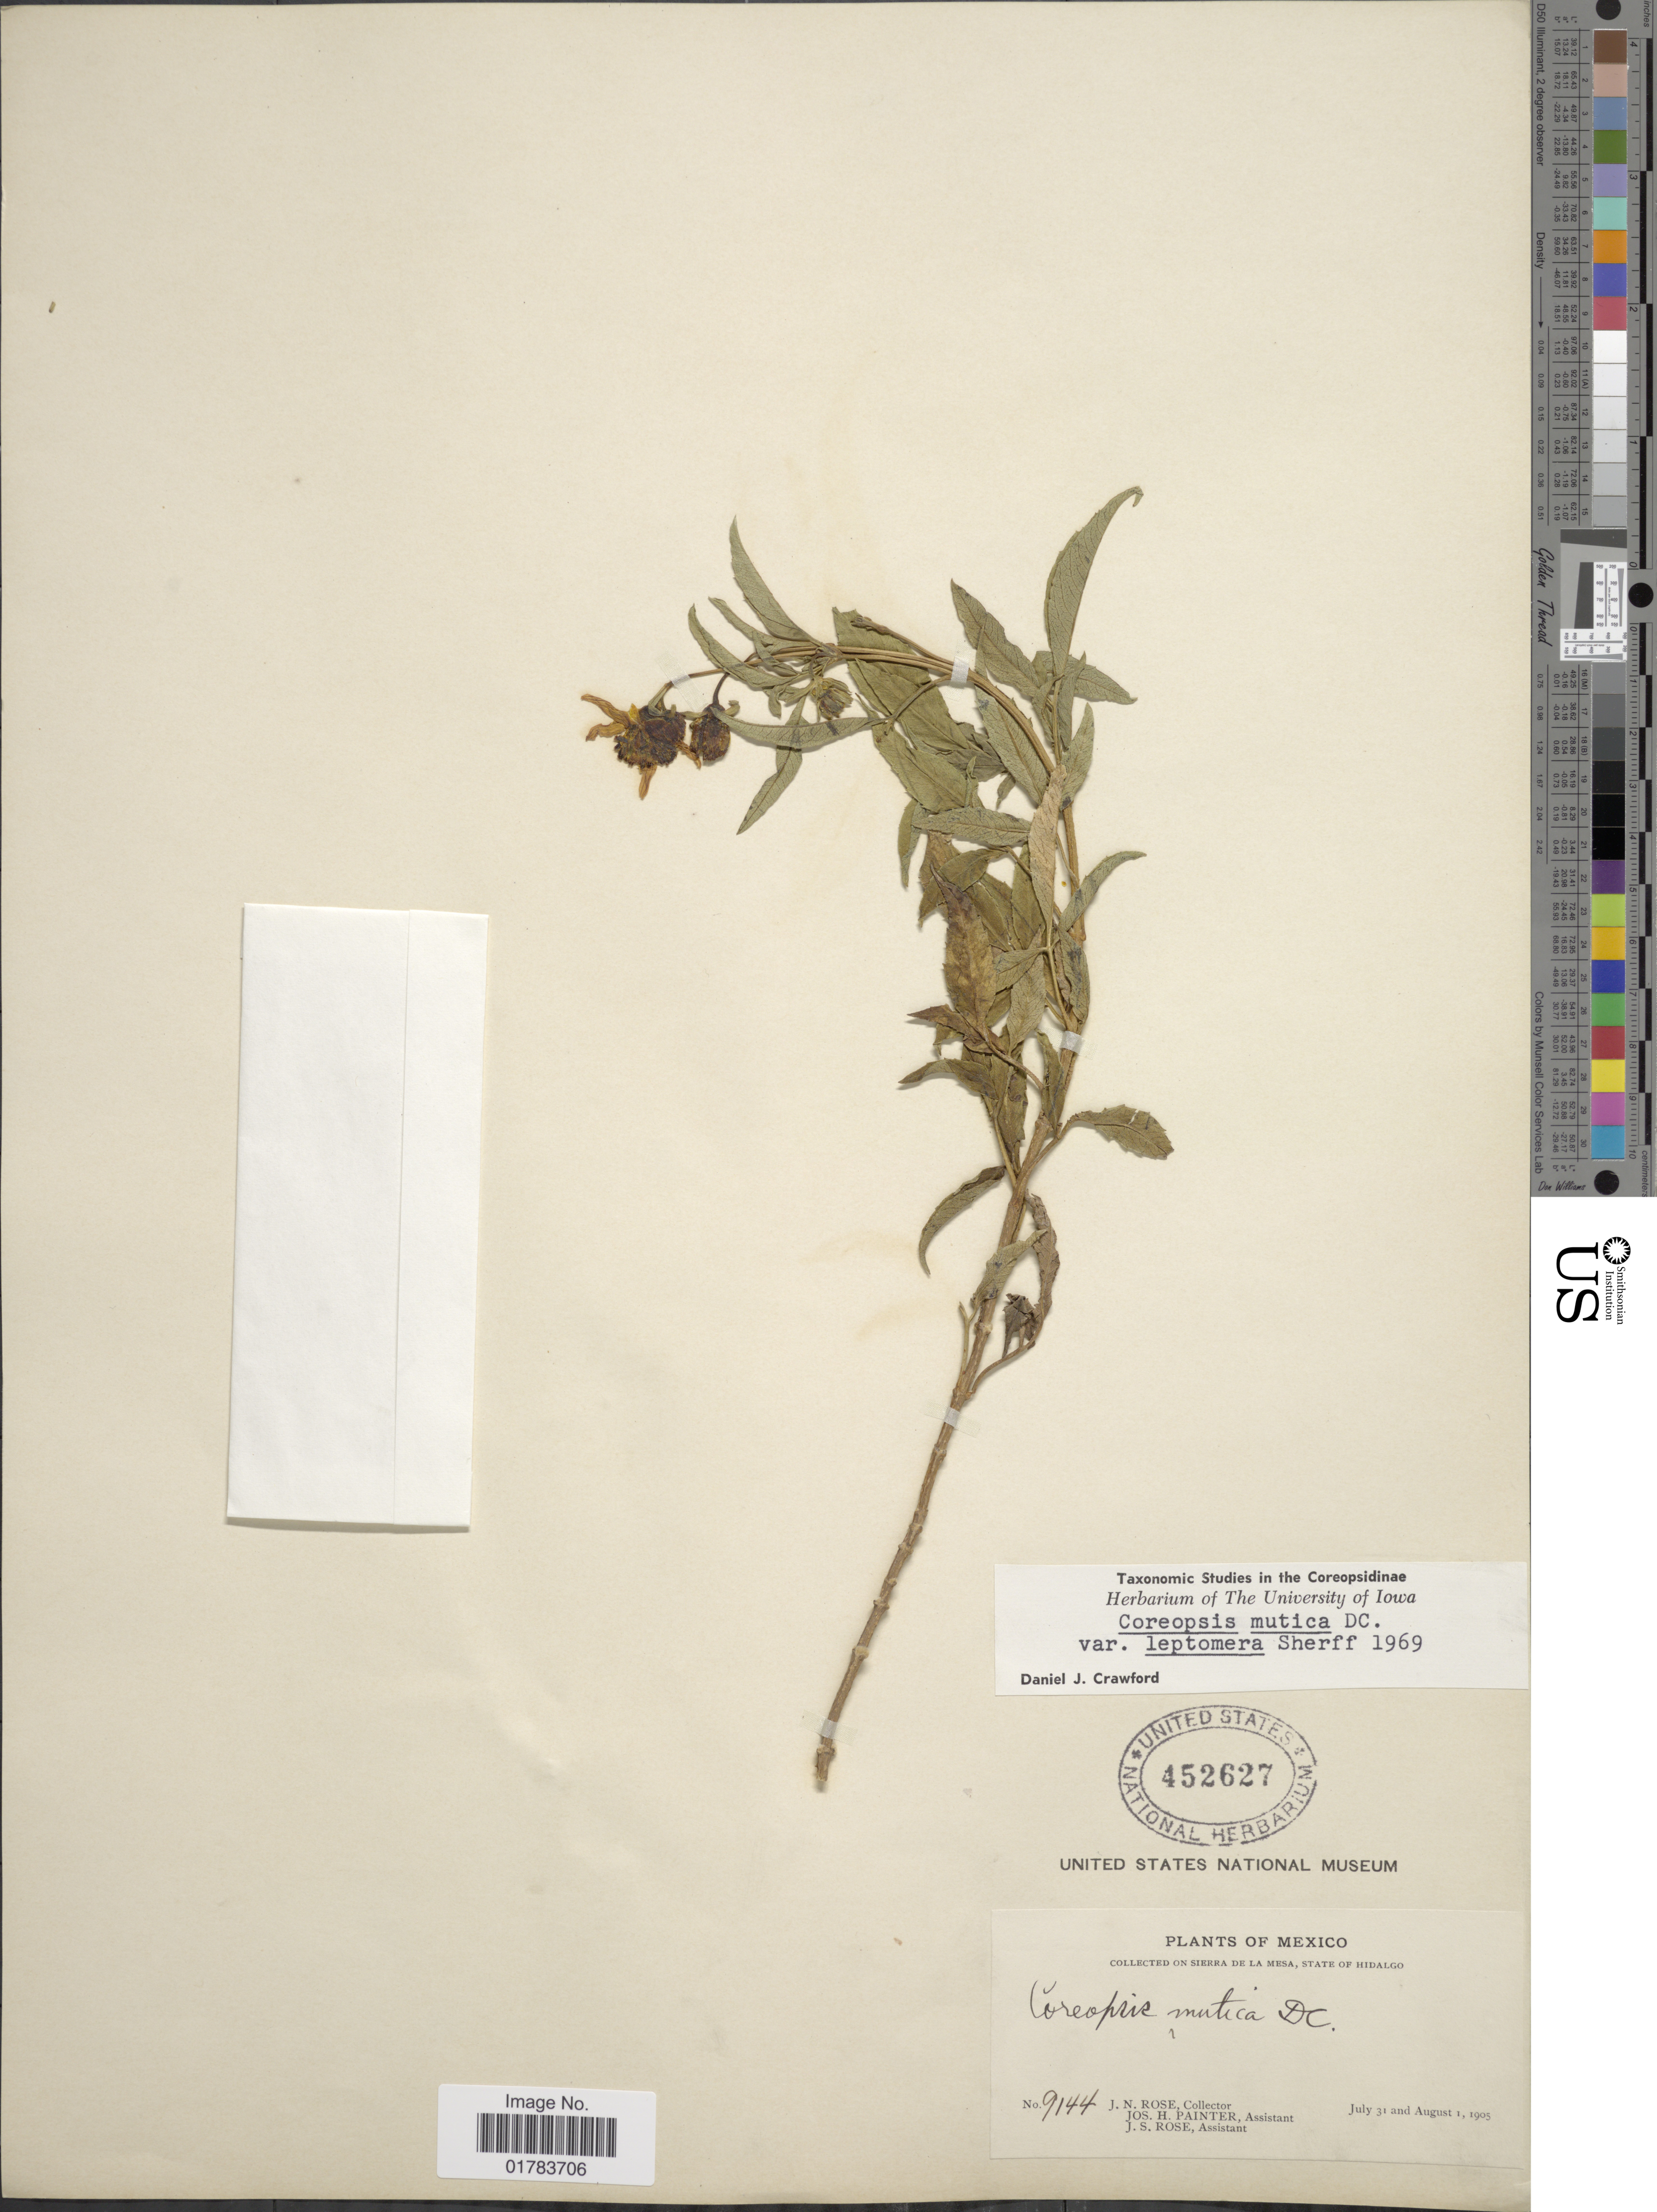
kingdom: Plantae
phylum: Tracheophyta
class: Magnoliopsida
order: Asterales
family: Asteraceae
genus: Coreopsis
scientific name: Coreopsis mutica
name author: DC.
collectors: J. N. Rose, J. H. Painter & J. S. Rose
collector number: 9144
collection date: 1905-07-31/1905-08-01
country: Mexico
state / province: Hidalgo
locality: Sierra de La Mesa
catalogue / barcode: US 452627